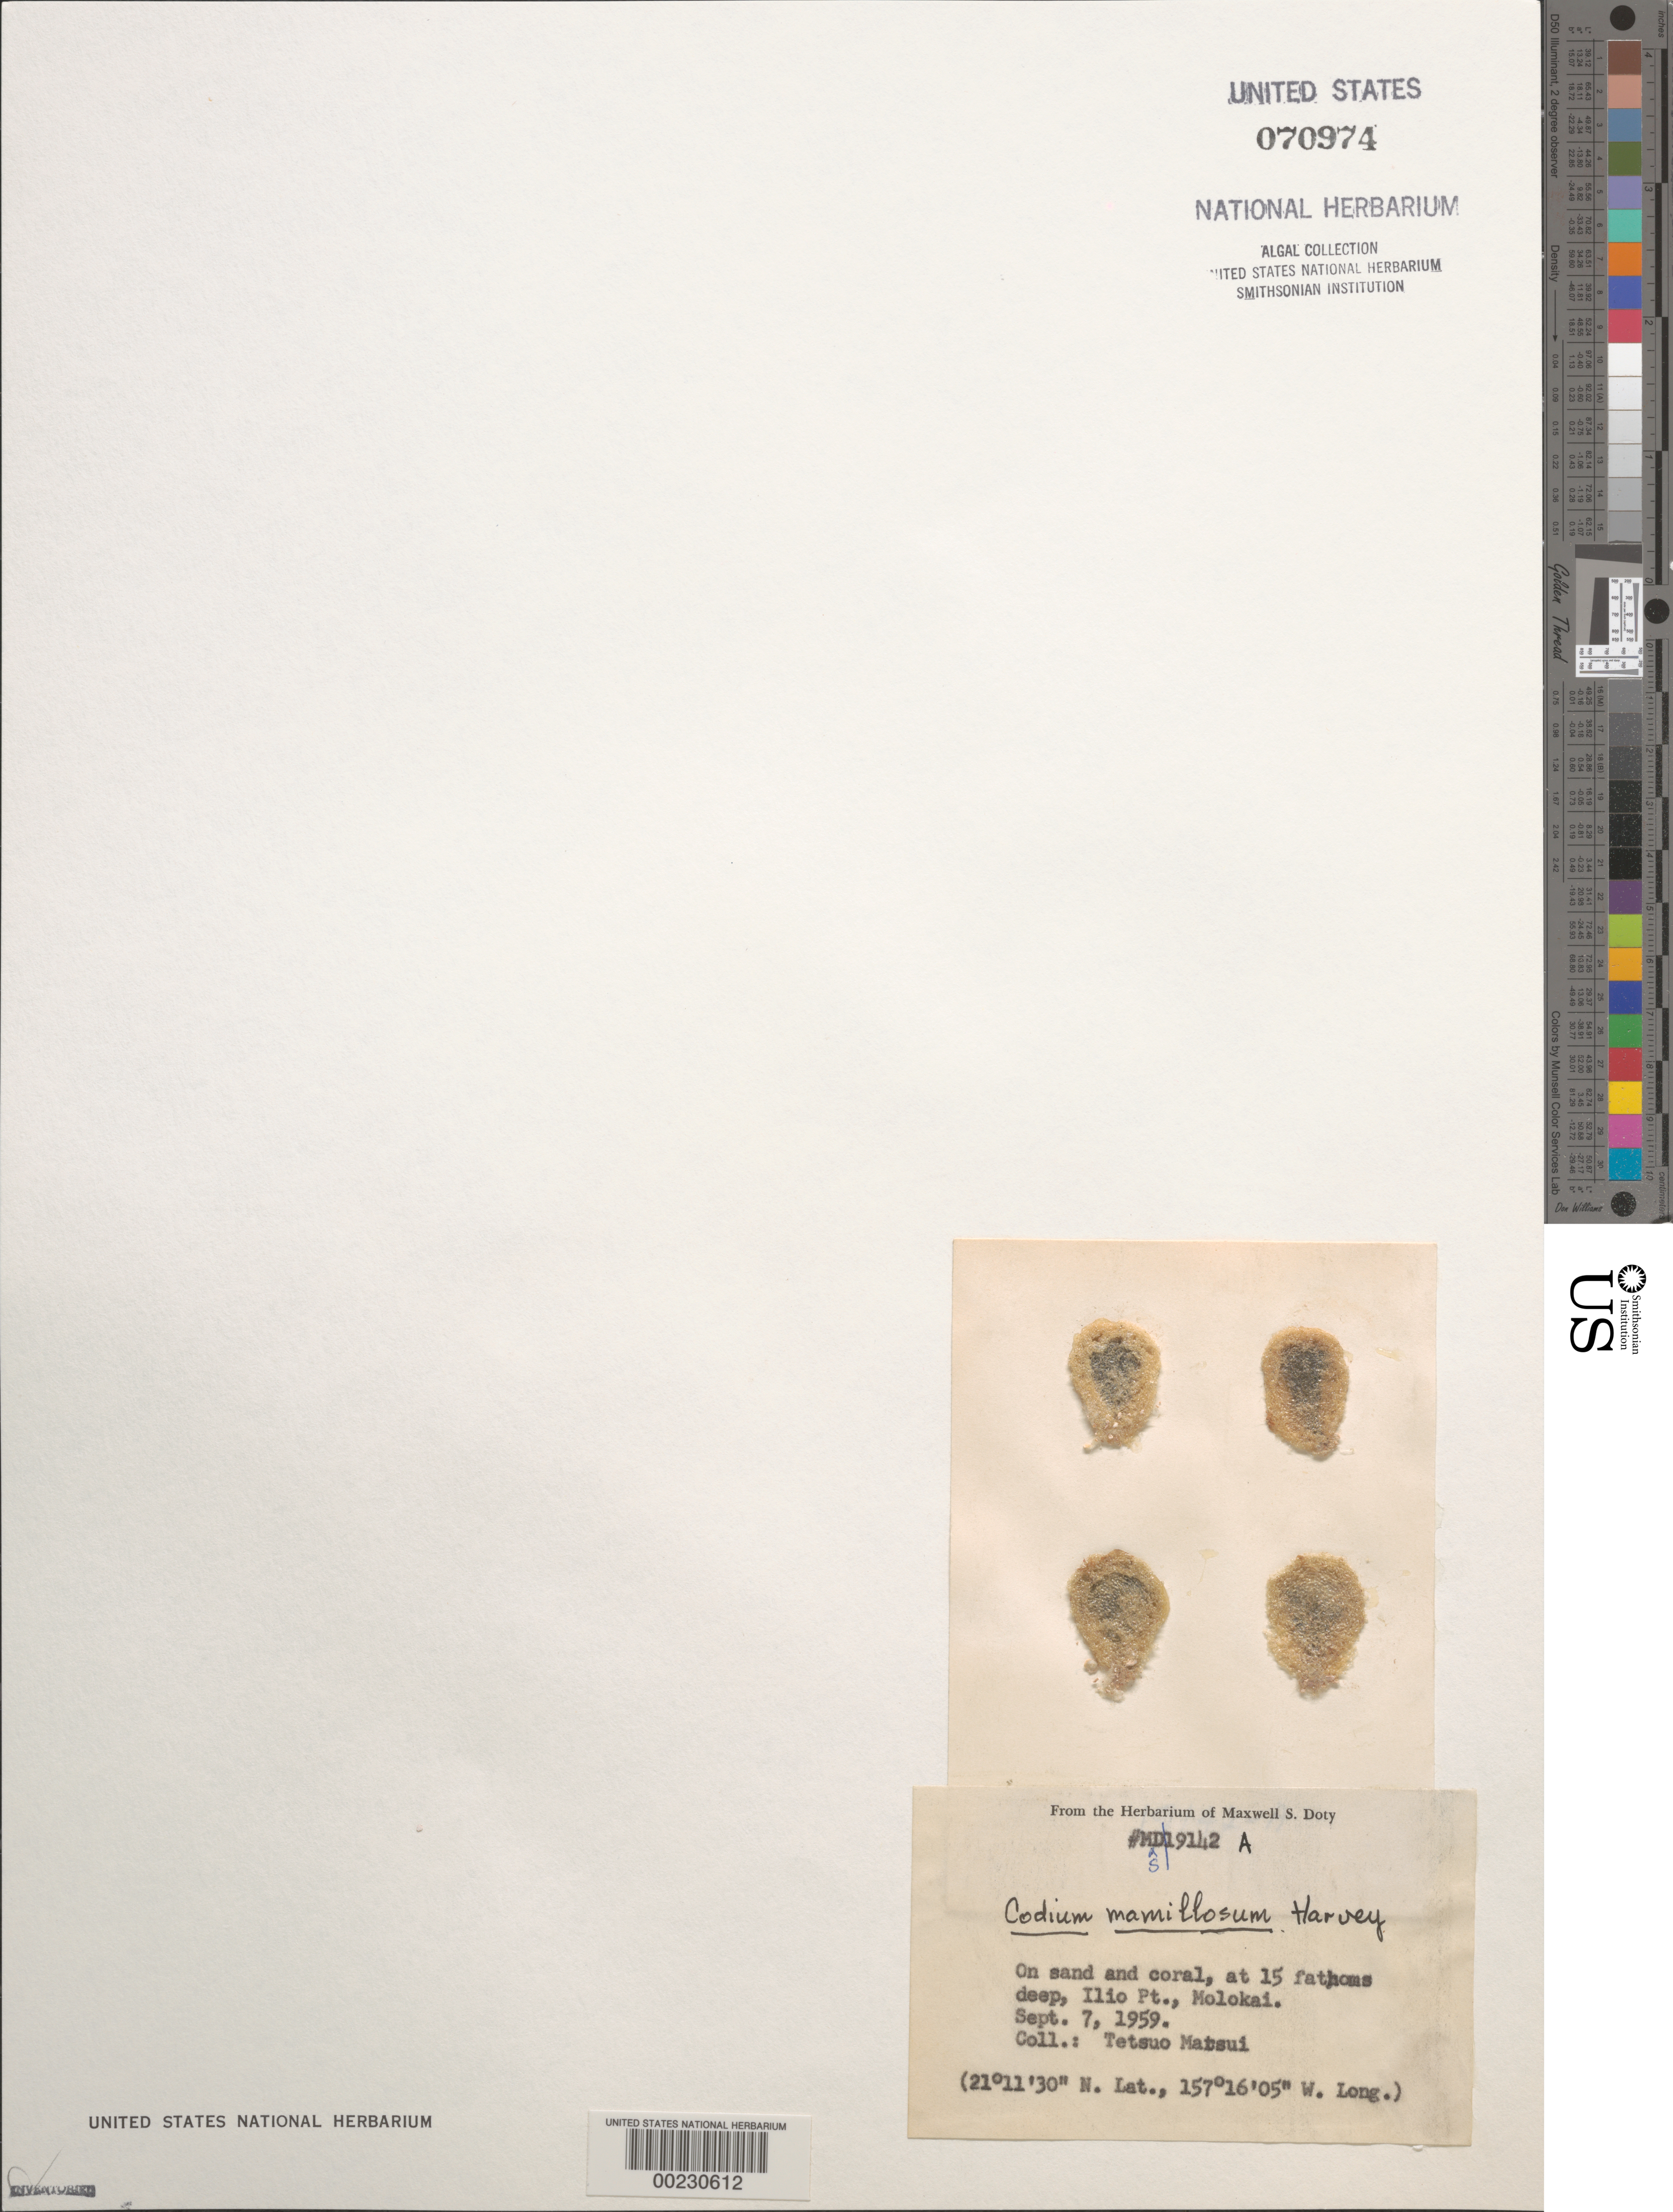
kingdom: Plantae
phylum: Chlorophyta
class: Ulvophyceae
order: Bryopsidales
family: Codiaceae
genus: Codium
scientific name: Codium mamillosum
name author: Harv.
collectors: T. Matsui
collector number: MSD 19142A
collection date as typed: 07 Sep 1959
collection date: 1959-09-07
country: United States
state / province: Hawaii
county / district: Maui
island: Moloka'i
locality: Ilio Point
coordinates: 21 11' 30" N, 157 16' 05" W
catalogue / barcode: US 70974